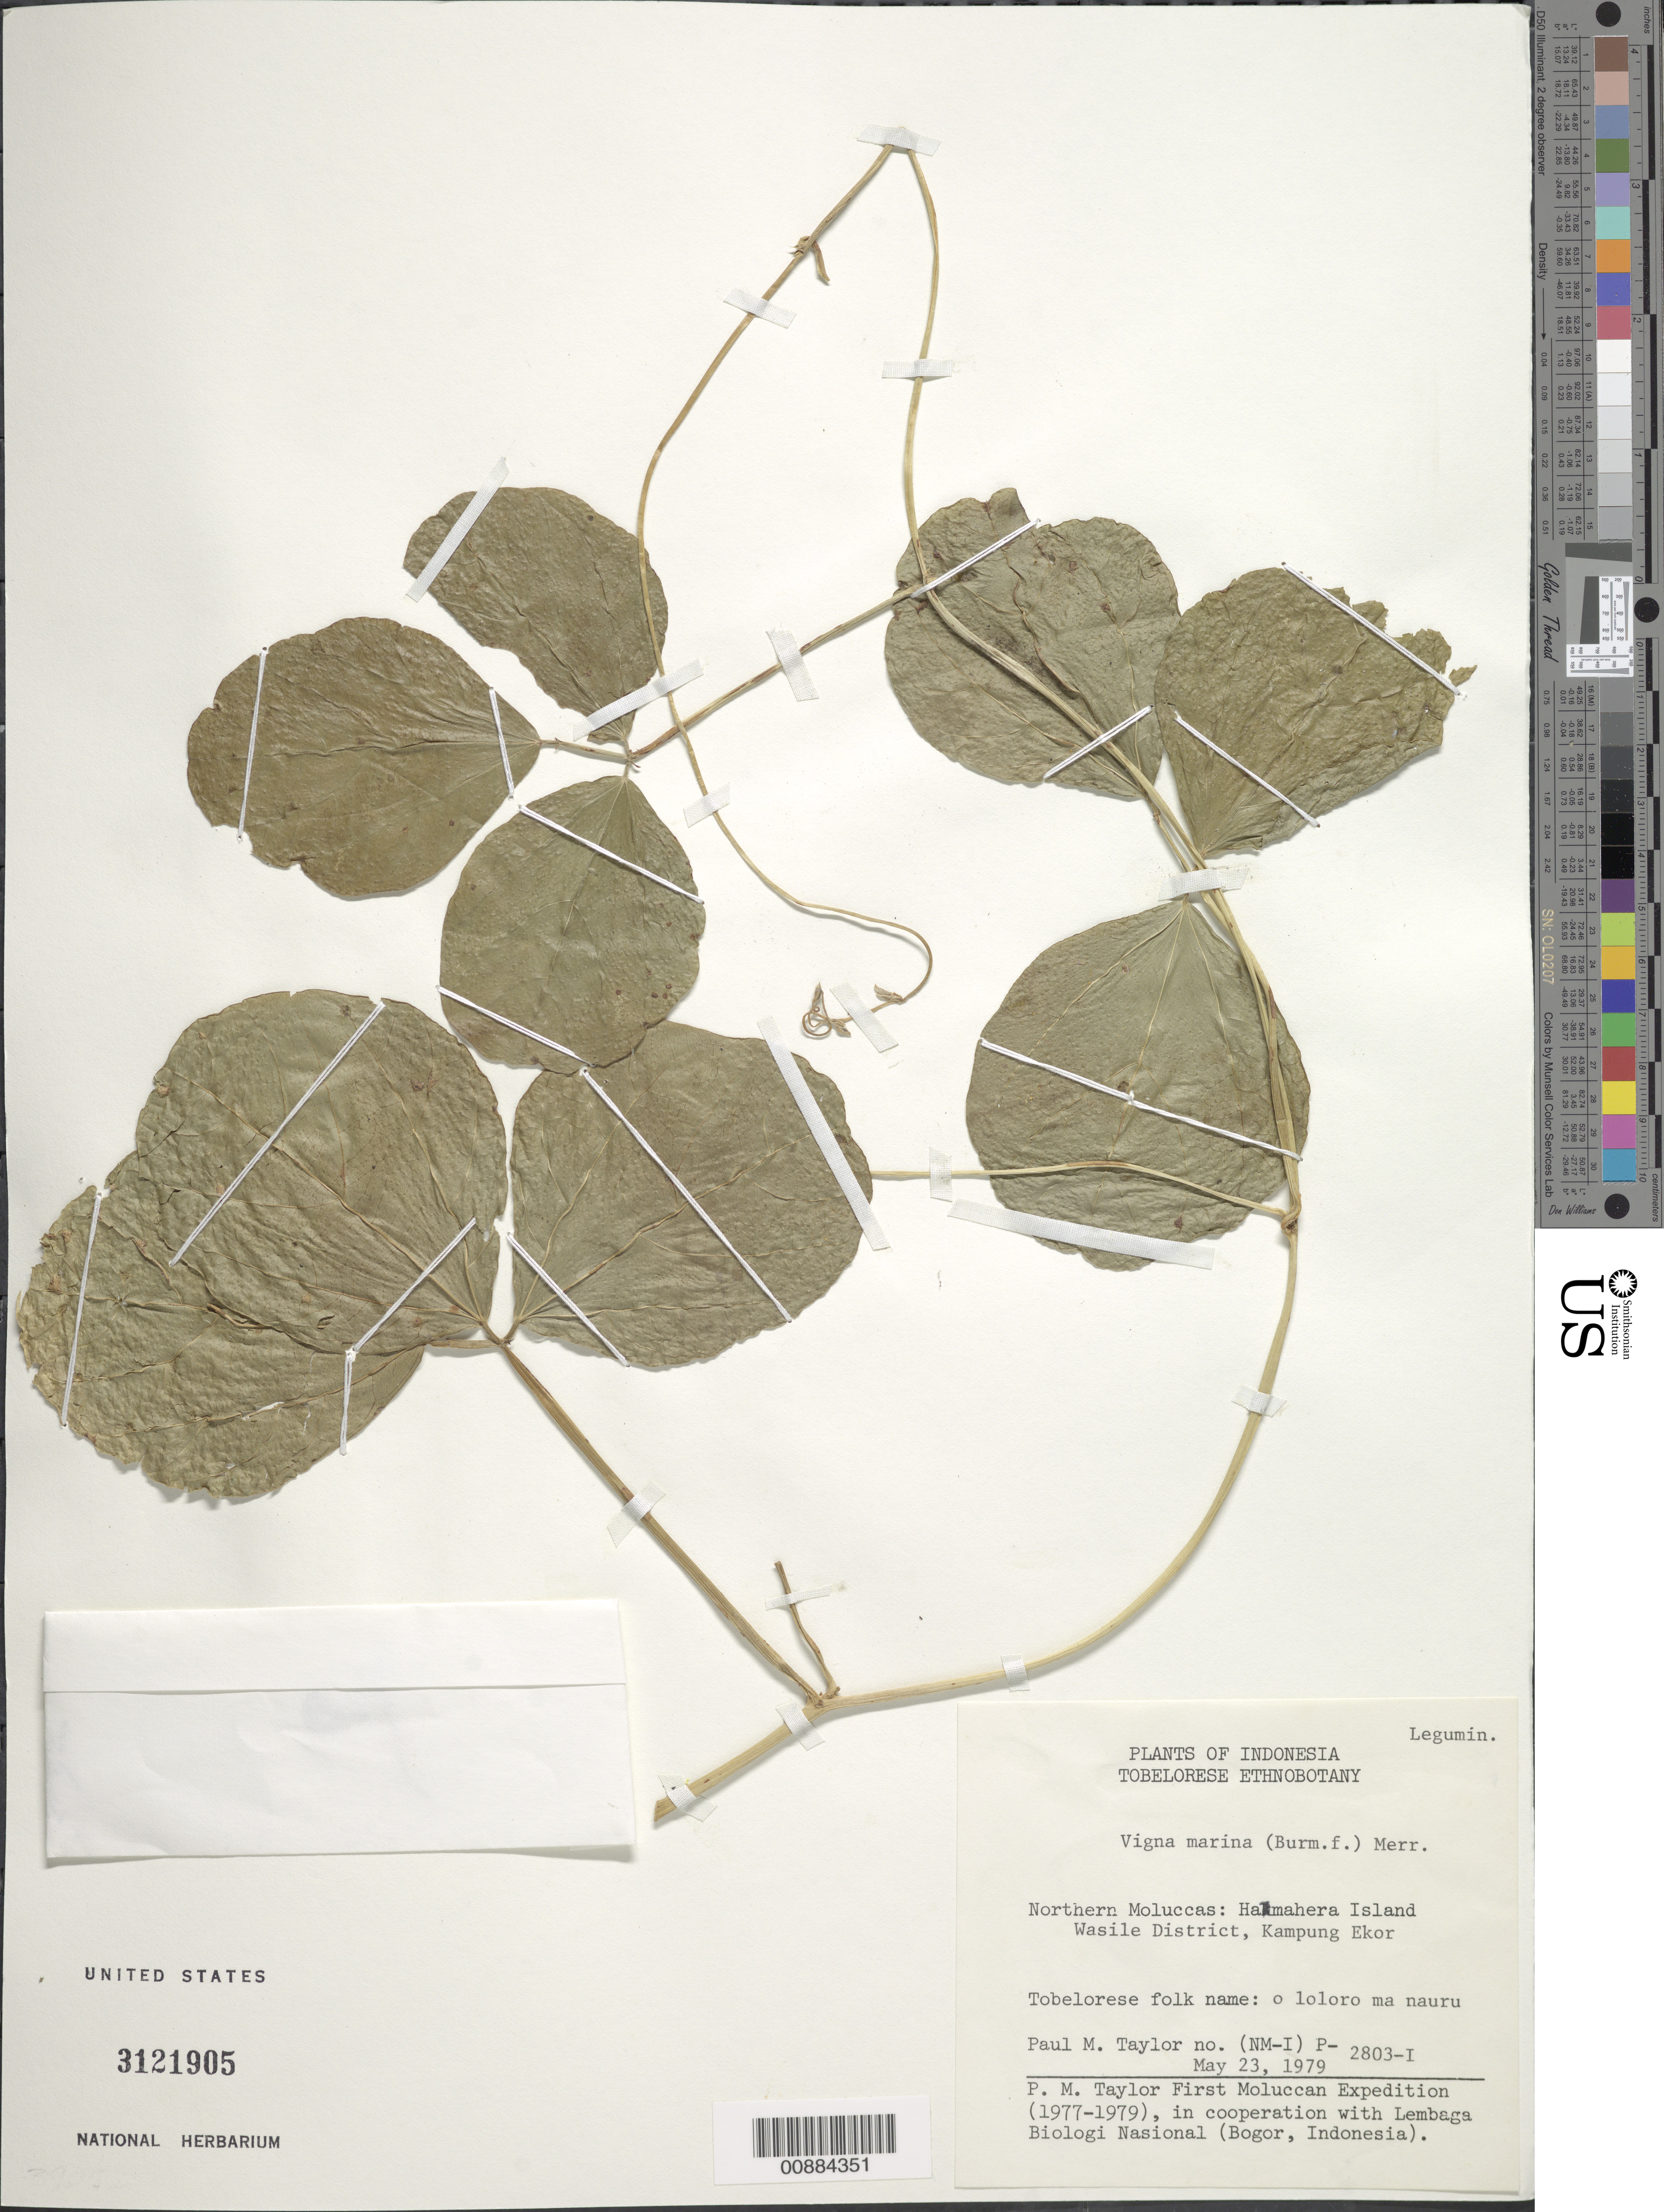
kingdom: Plantae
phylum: Tracheophyta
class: Magnoliopsida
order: Fabales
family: Fabaceae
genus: Vigna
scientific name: Vigna marina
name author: (Burm.) Merr.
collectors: P. M. Taylor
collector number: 2803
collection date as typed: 23 May 1979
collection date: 1979-05-23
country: Indonesia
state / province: Maluku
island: Halmahera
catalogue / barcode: US 3121905